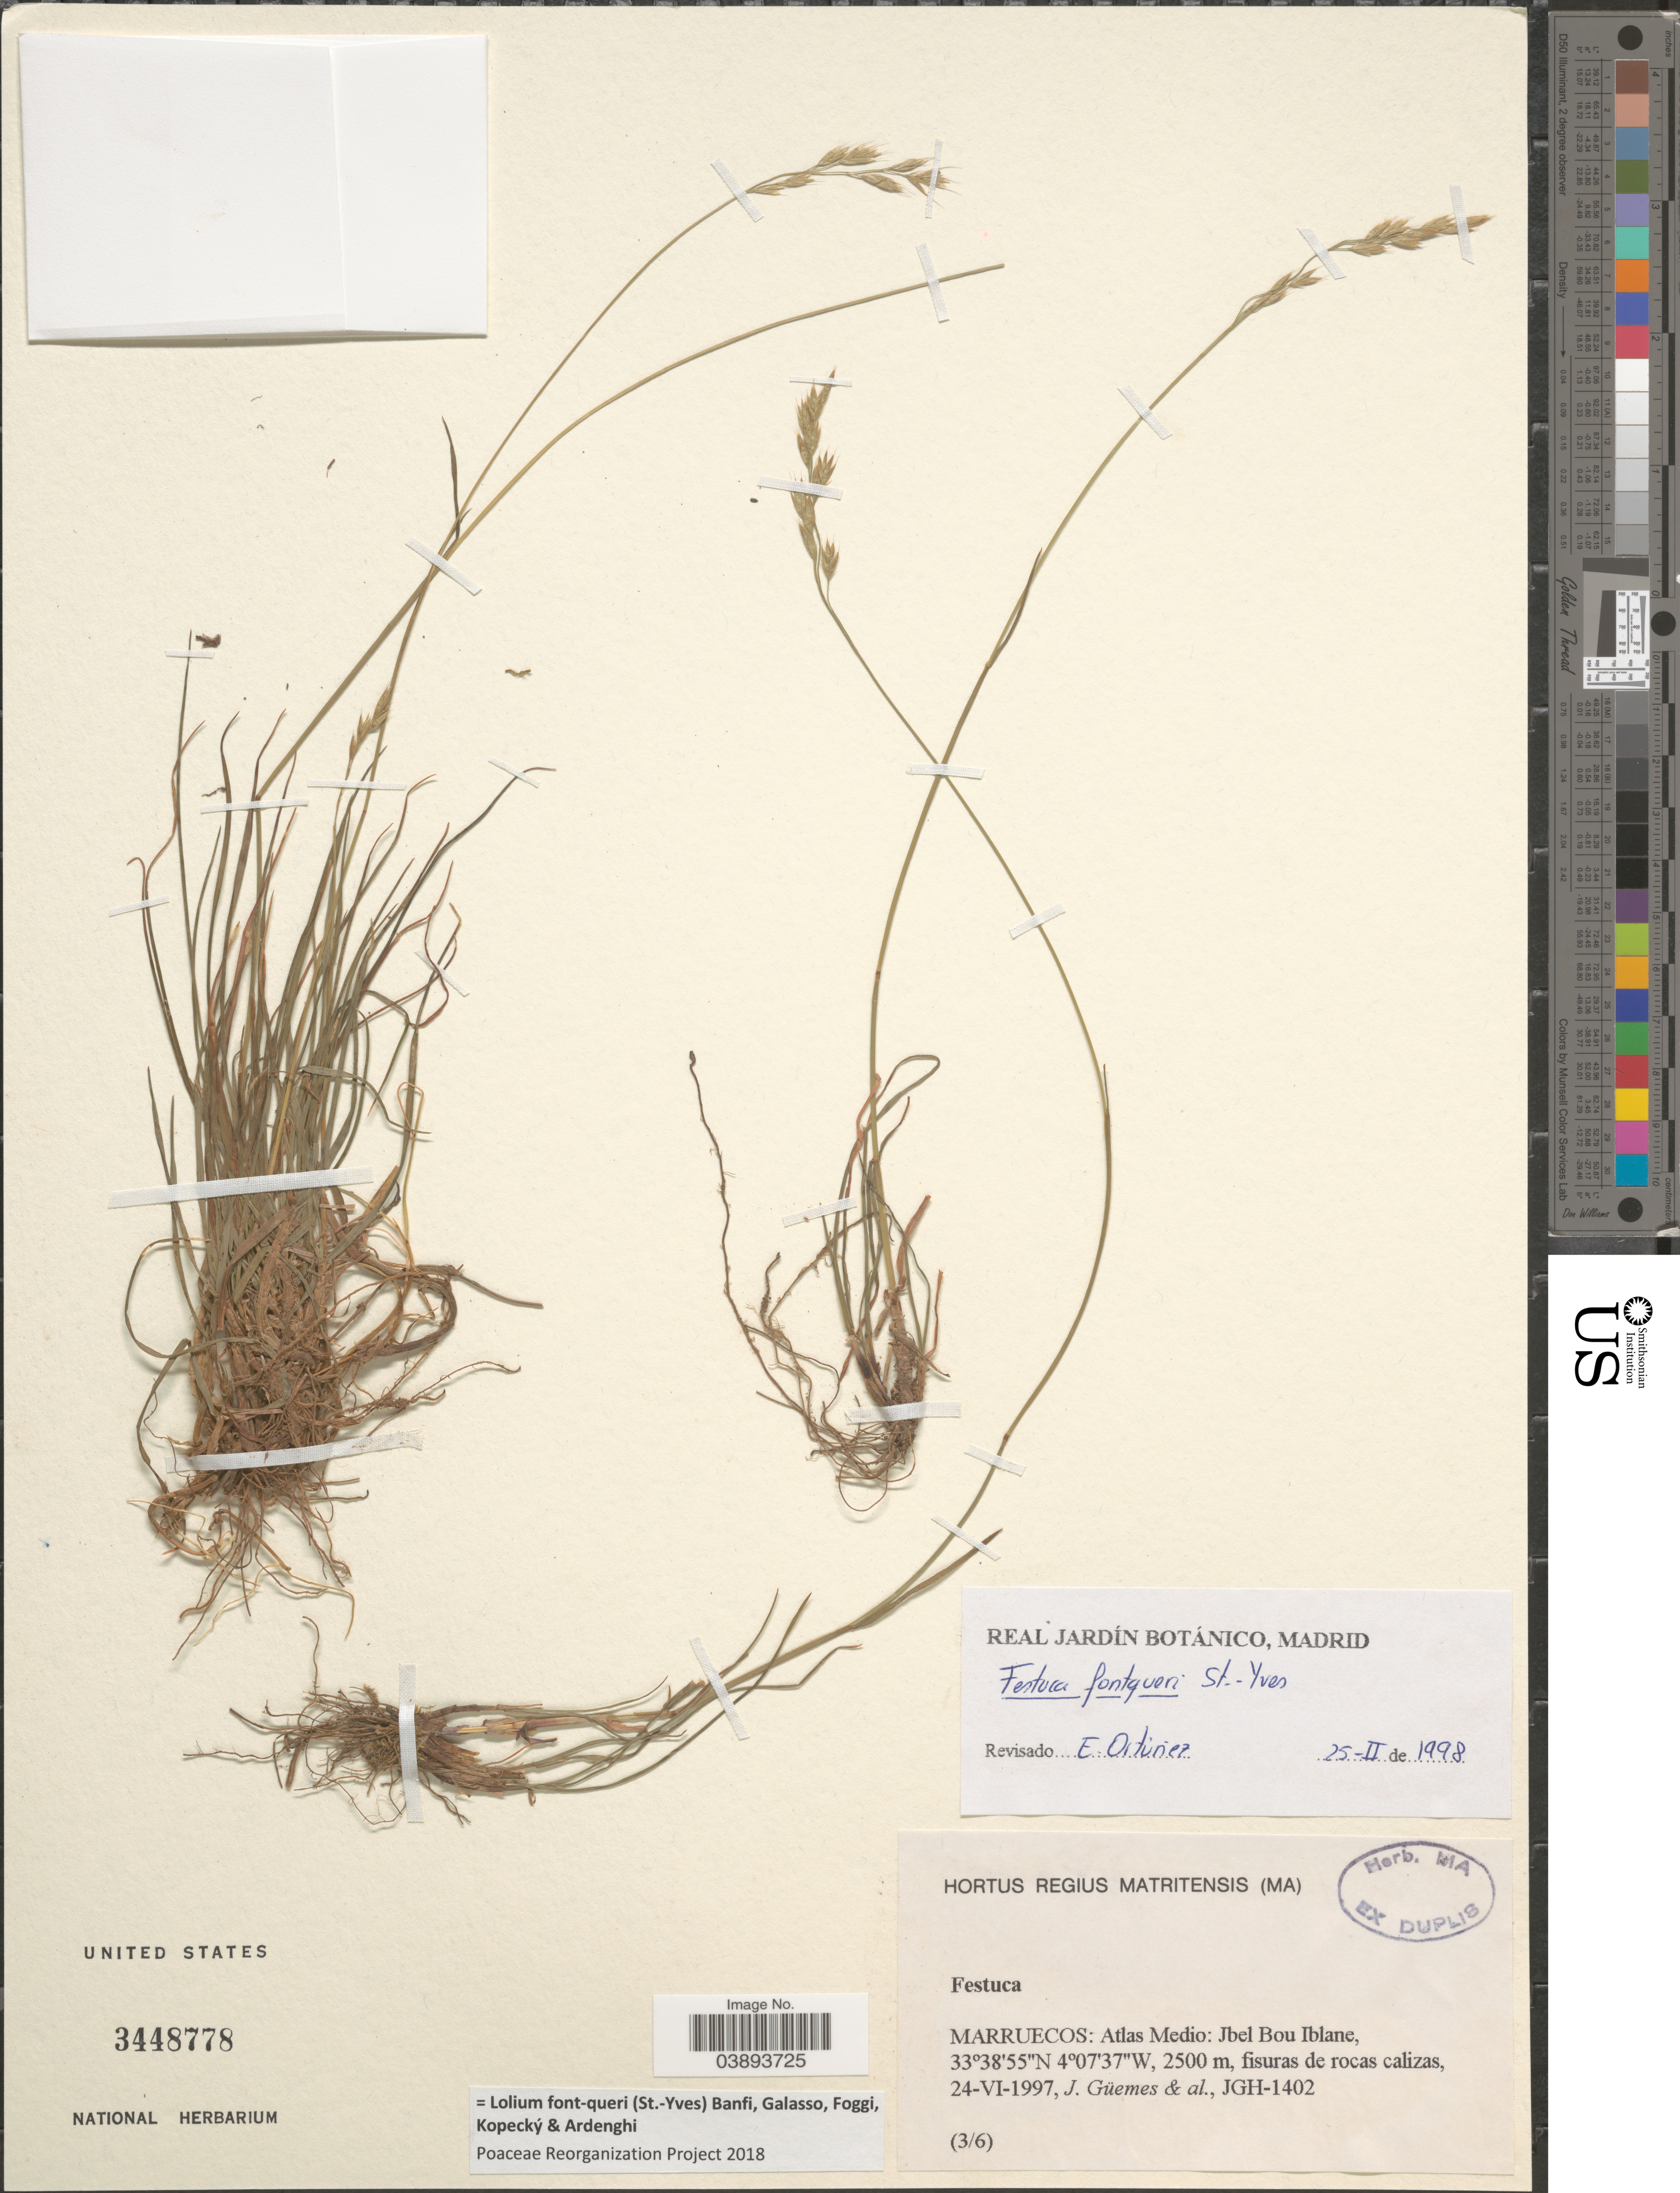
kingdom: Plantae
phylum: Tracheophyta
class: Liliopsida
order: Poales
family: Poaceae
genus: Lolium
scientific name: Lolium font-queri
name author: (St.-Yves) Banfi et al.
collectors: J. Güemes & et al.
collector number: JGH-1402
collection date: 1997-06-24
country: Morocco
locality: Marruecos: Atlas Medio: Jbel Bou Iblane.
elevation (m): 2500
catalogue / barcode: US 3448778